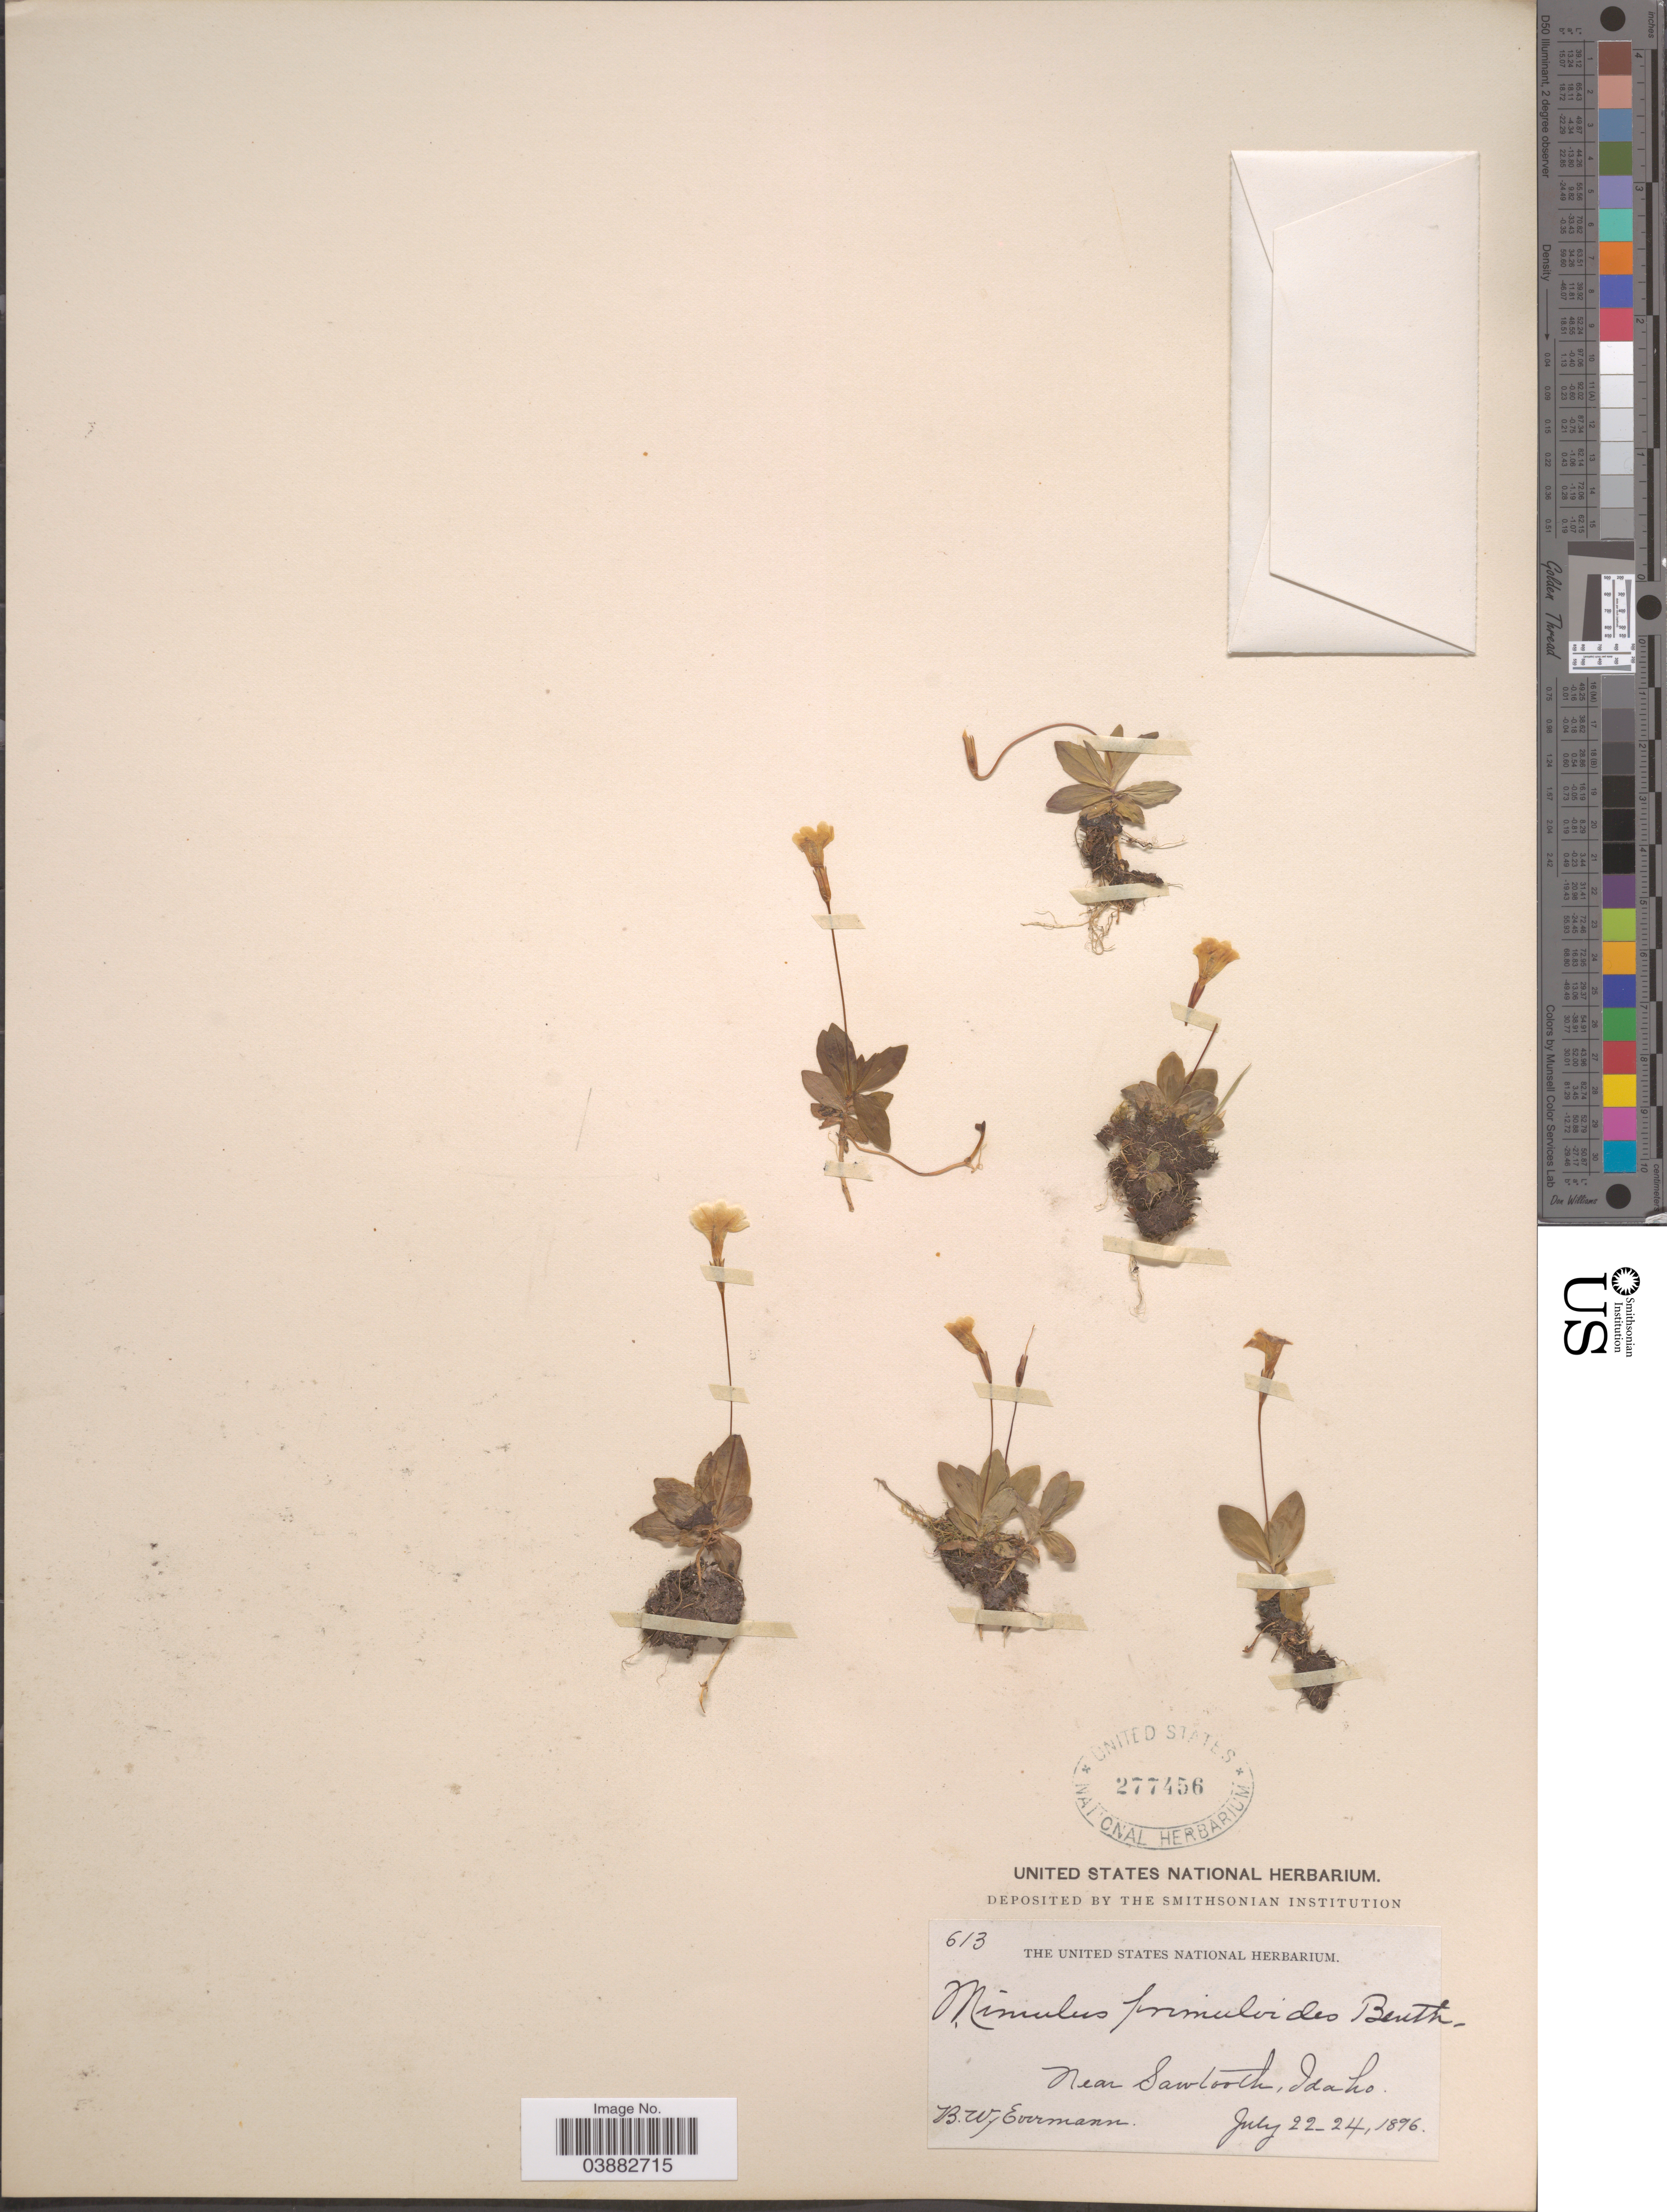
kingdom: Plantae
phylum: Tracheophyta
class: Magnoliopsida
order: Lamiales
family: Phrymaceae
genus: Mimulus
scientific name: Mimulus primuloides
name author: Benth.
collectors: B. W. Evermann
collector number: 613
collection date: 1896-07-22/1896-07-24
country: United States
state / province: Idaho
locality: Near Sawtooth.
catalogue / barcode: US 277456